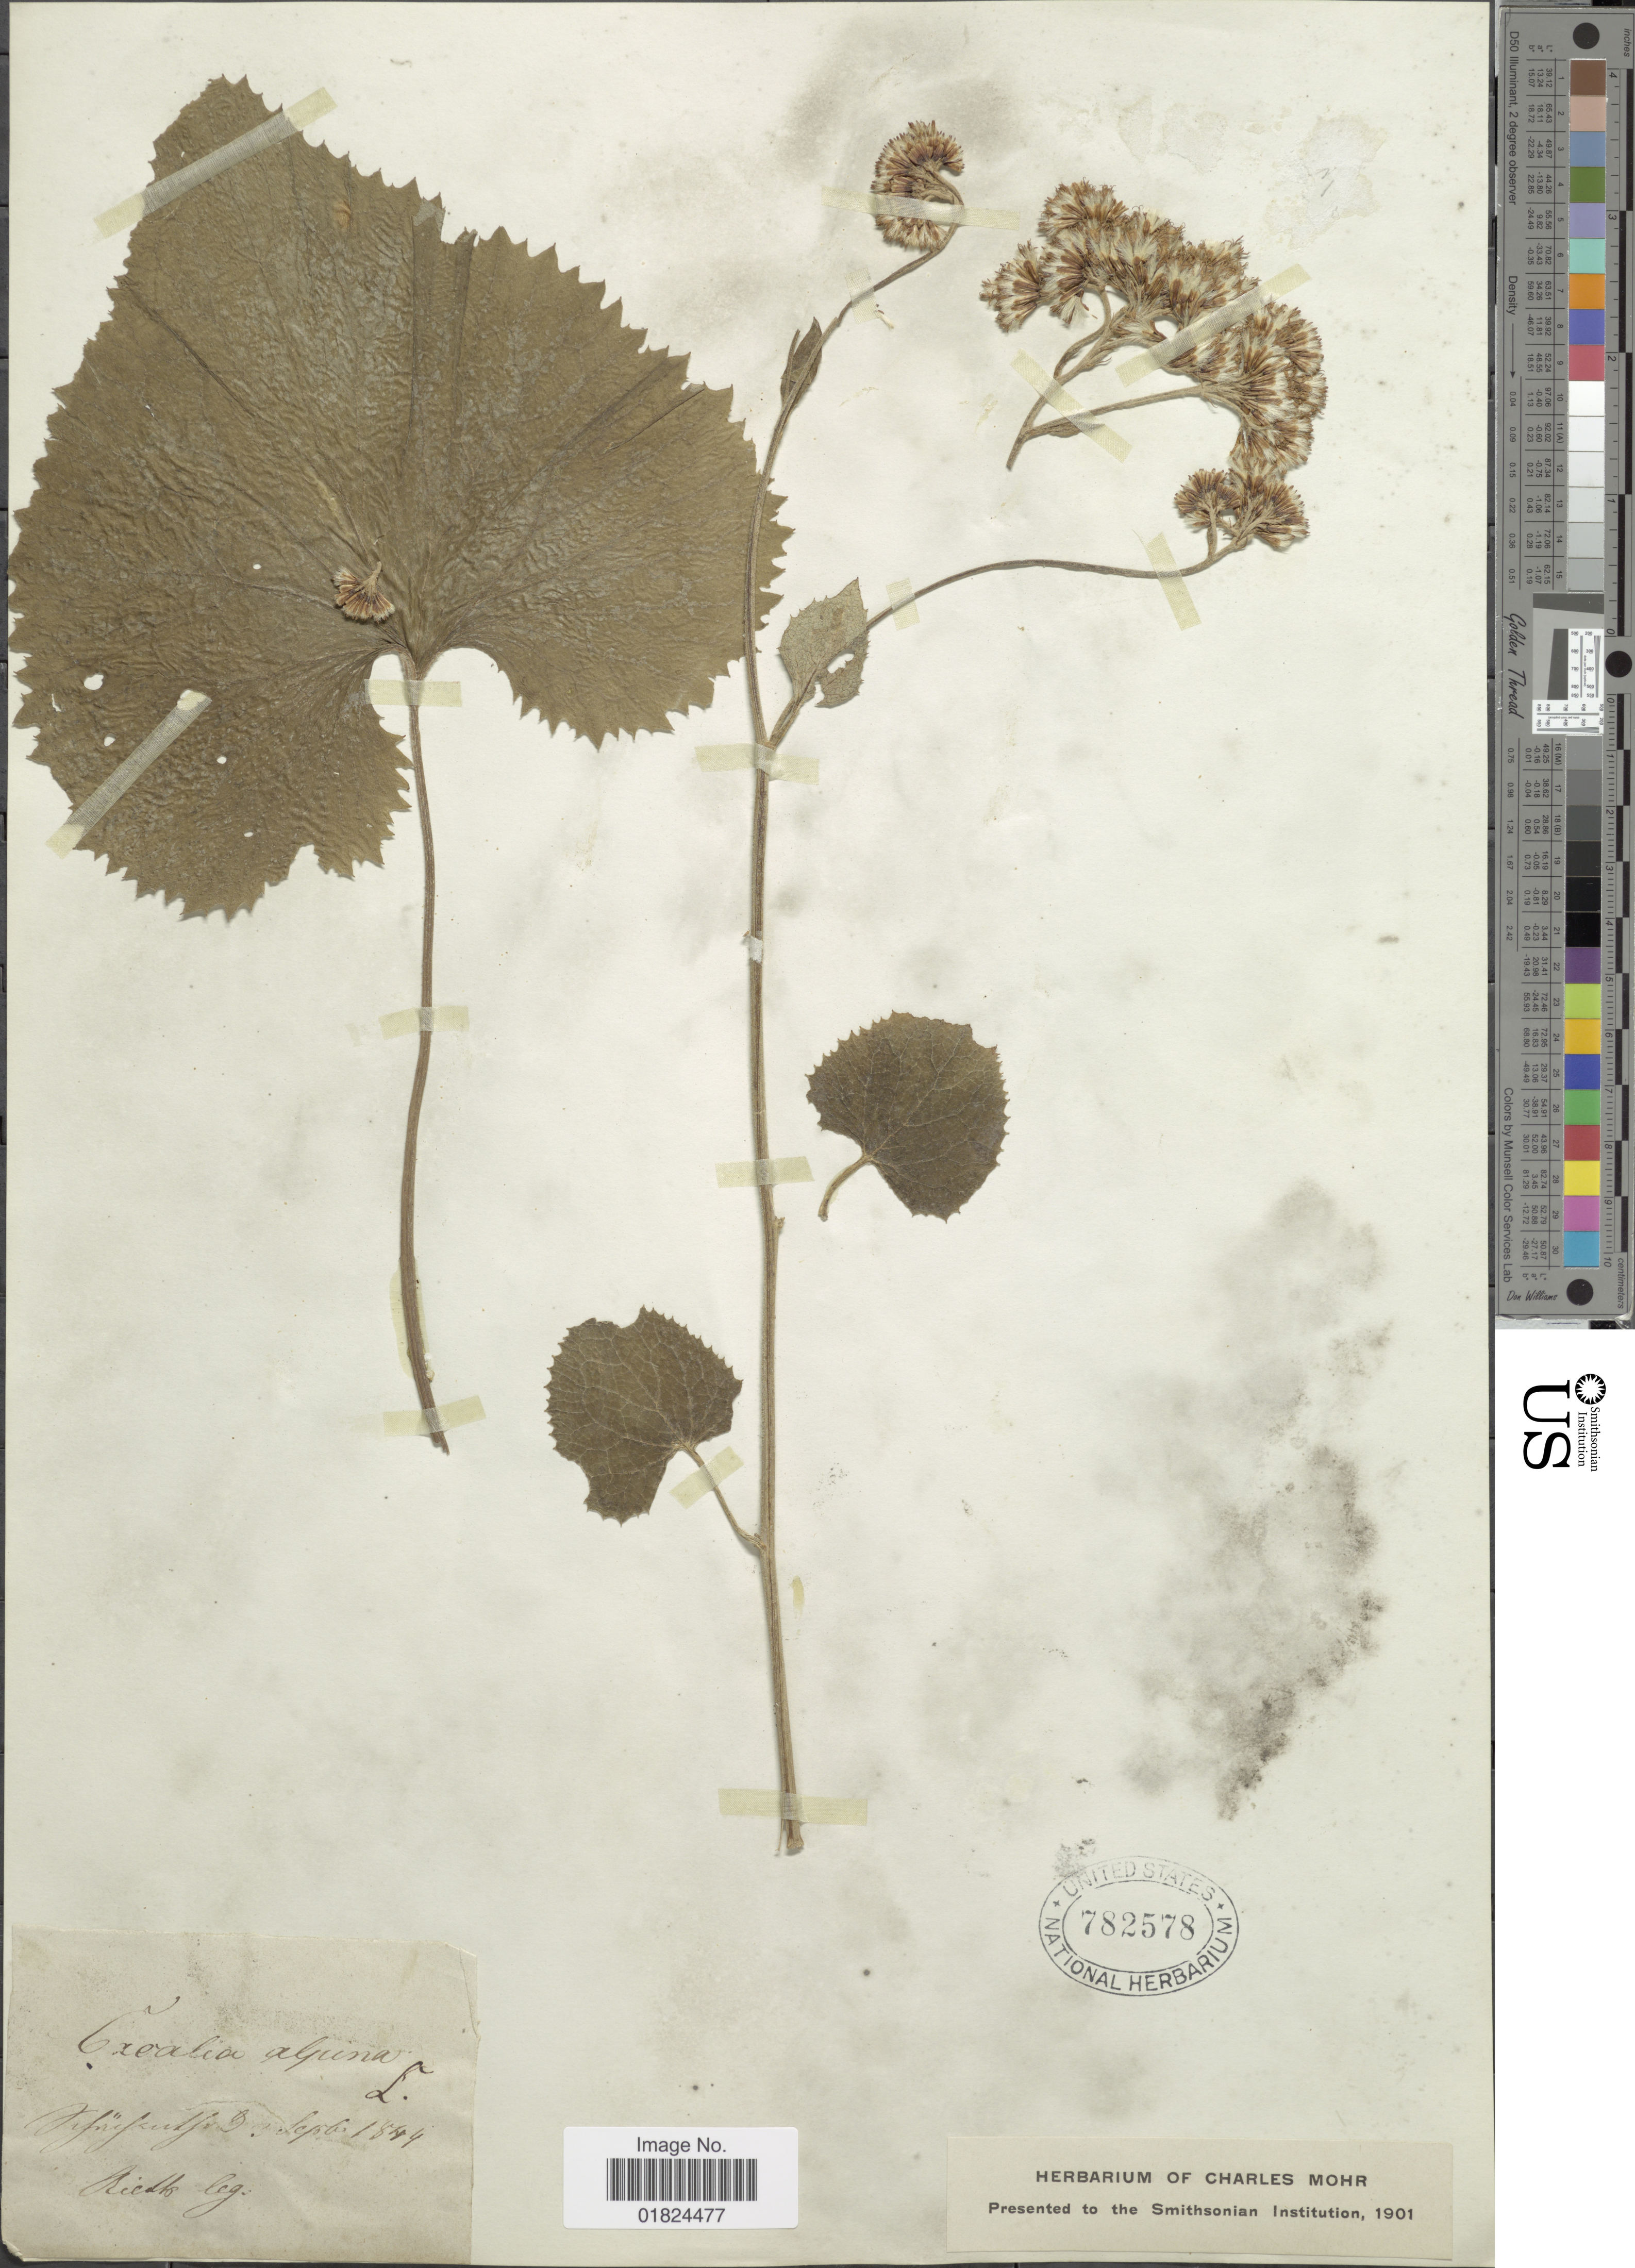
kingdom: Plantae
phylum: Tracheophyta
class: Magnoliopsida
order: Asterales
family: Asteraceae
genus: Adenostyles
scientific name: Adenostyles alliariae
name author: (Gouan) A. Kern.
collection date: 1844-09-06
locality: Jifrekulfand. [interpreted]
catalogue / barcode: US 782578